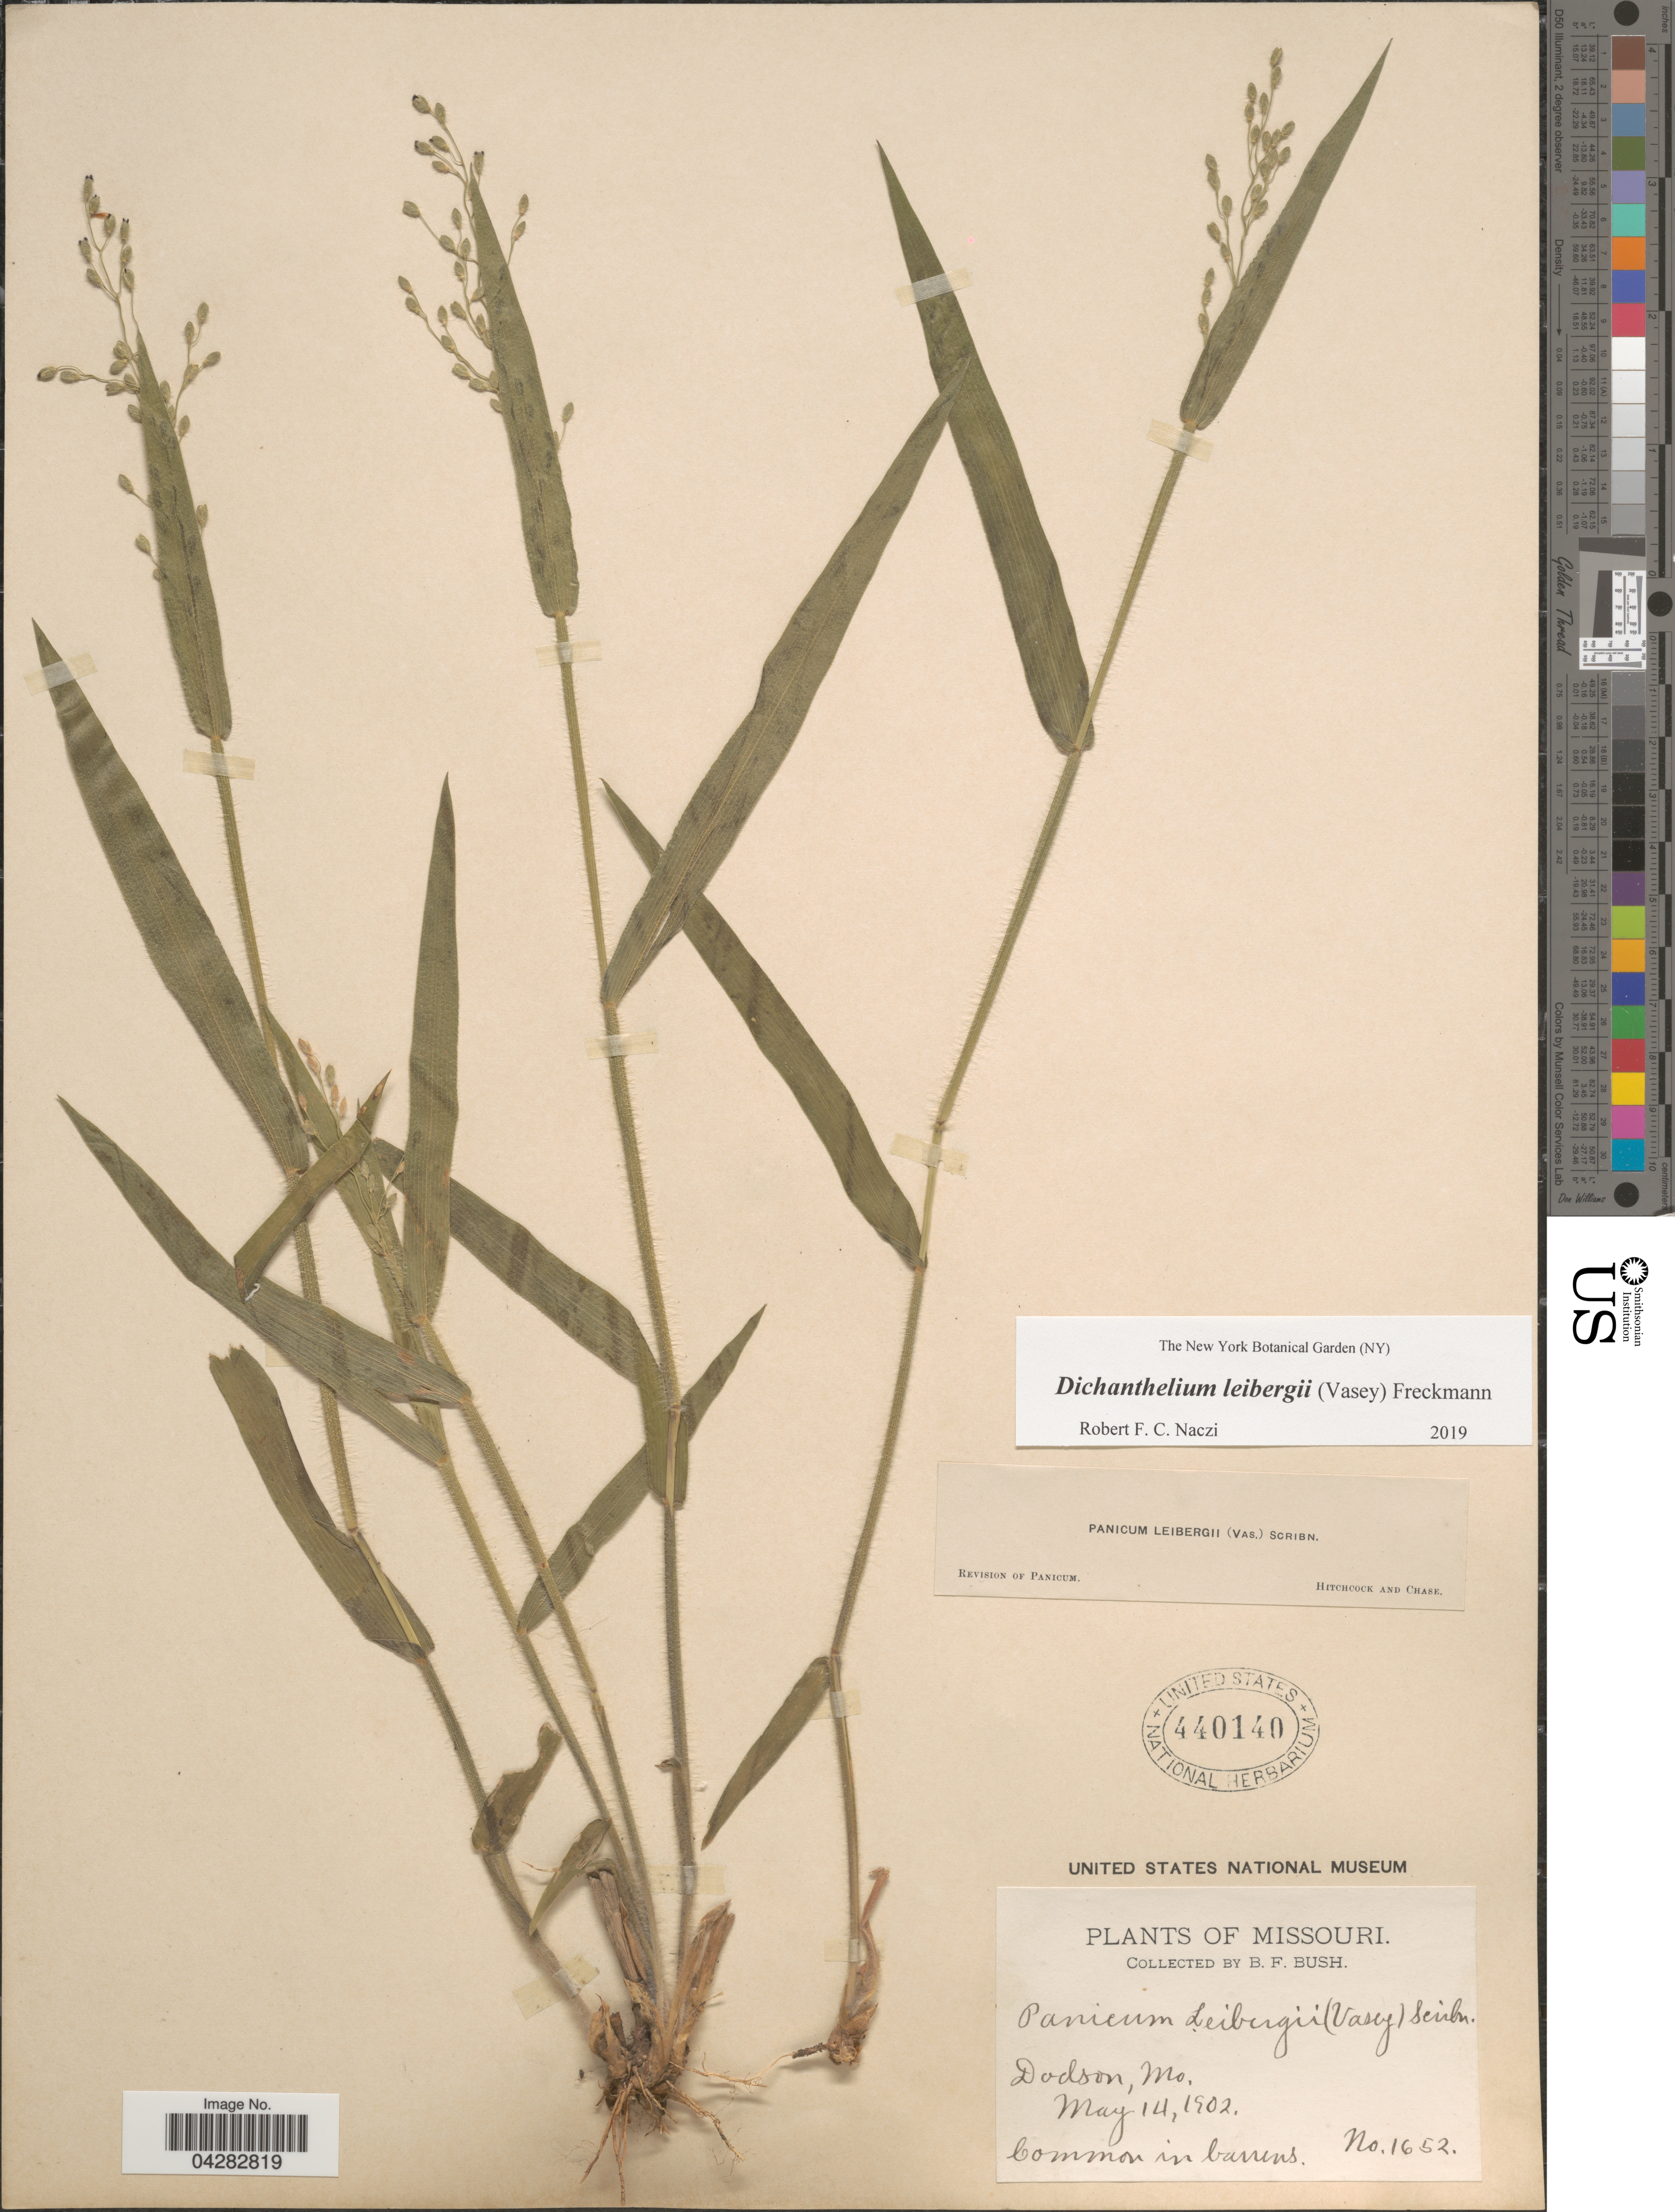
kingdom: Plantae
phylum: Tracheophyta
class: Liliopsida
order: Poales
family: Poaceae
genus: Dichanthelium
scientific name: Dichanthelium leibergii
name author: (Vasey) Gould & C.A. Clark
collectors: B. F. Bush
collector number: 1652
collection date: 1902-05-14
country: United States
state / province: Missouri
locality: Dodson.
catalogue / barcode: US 440140